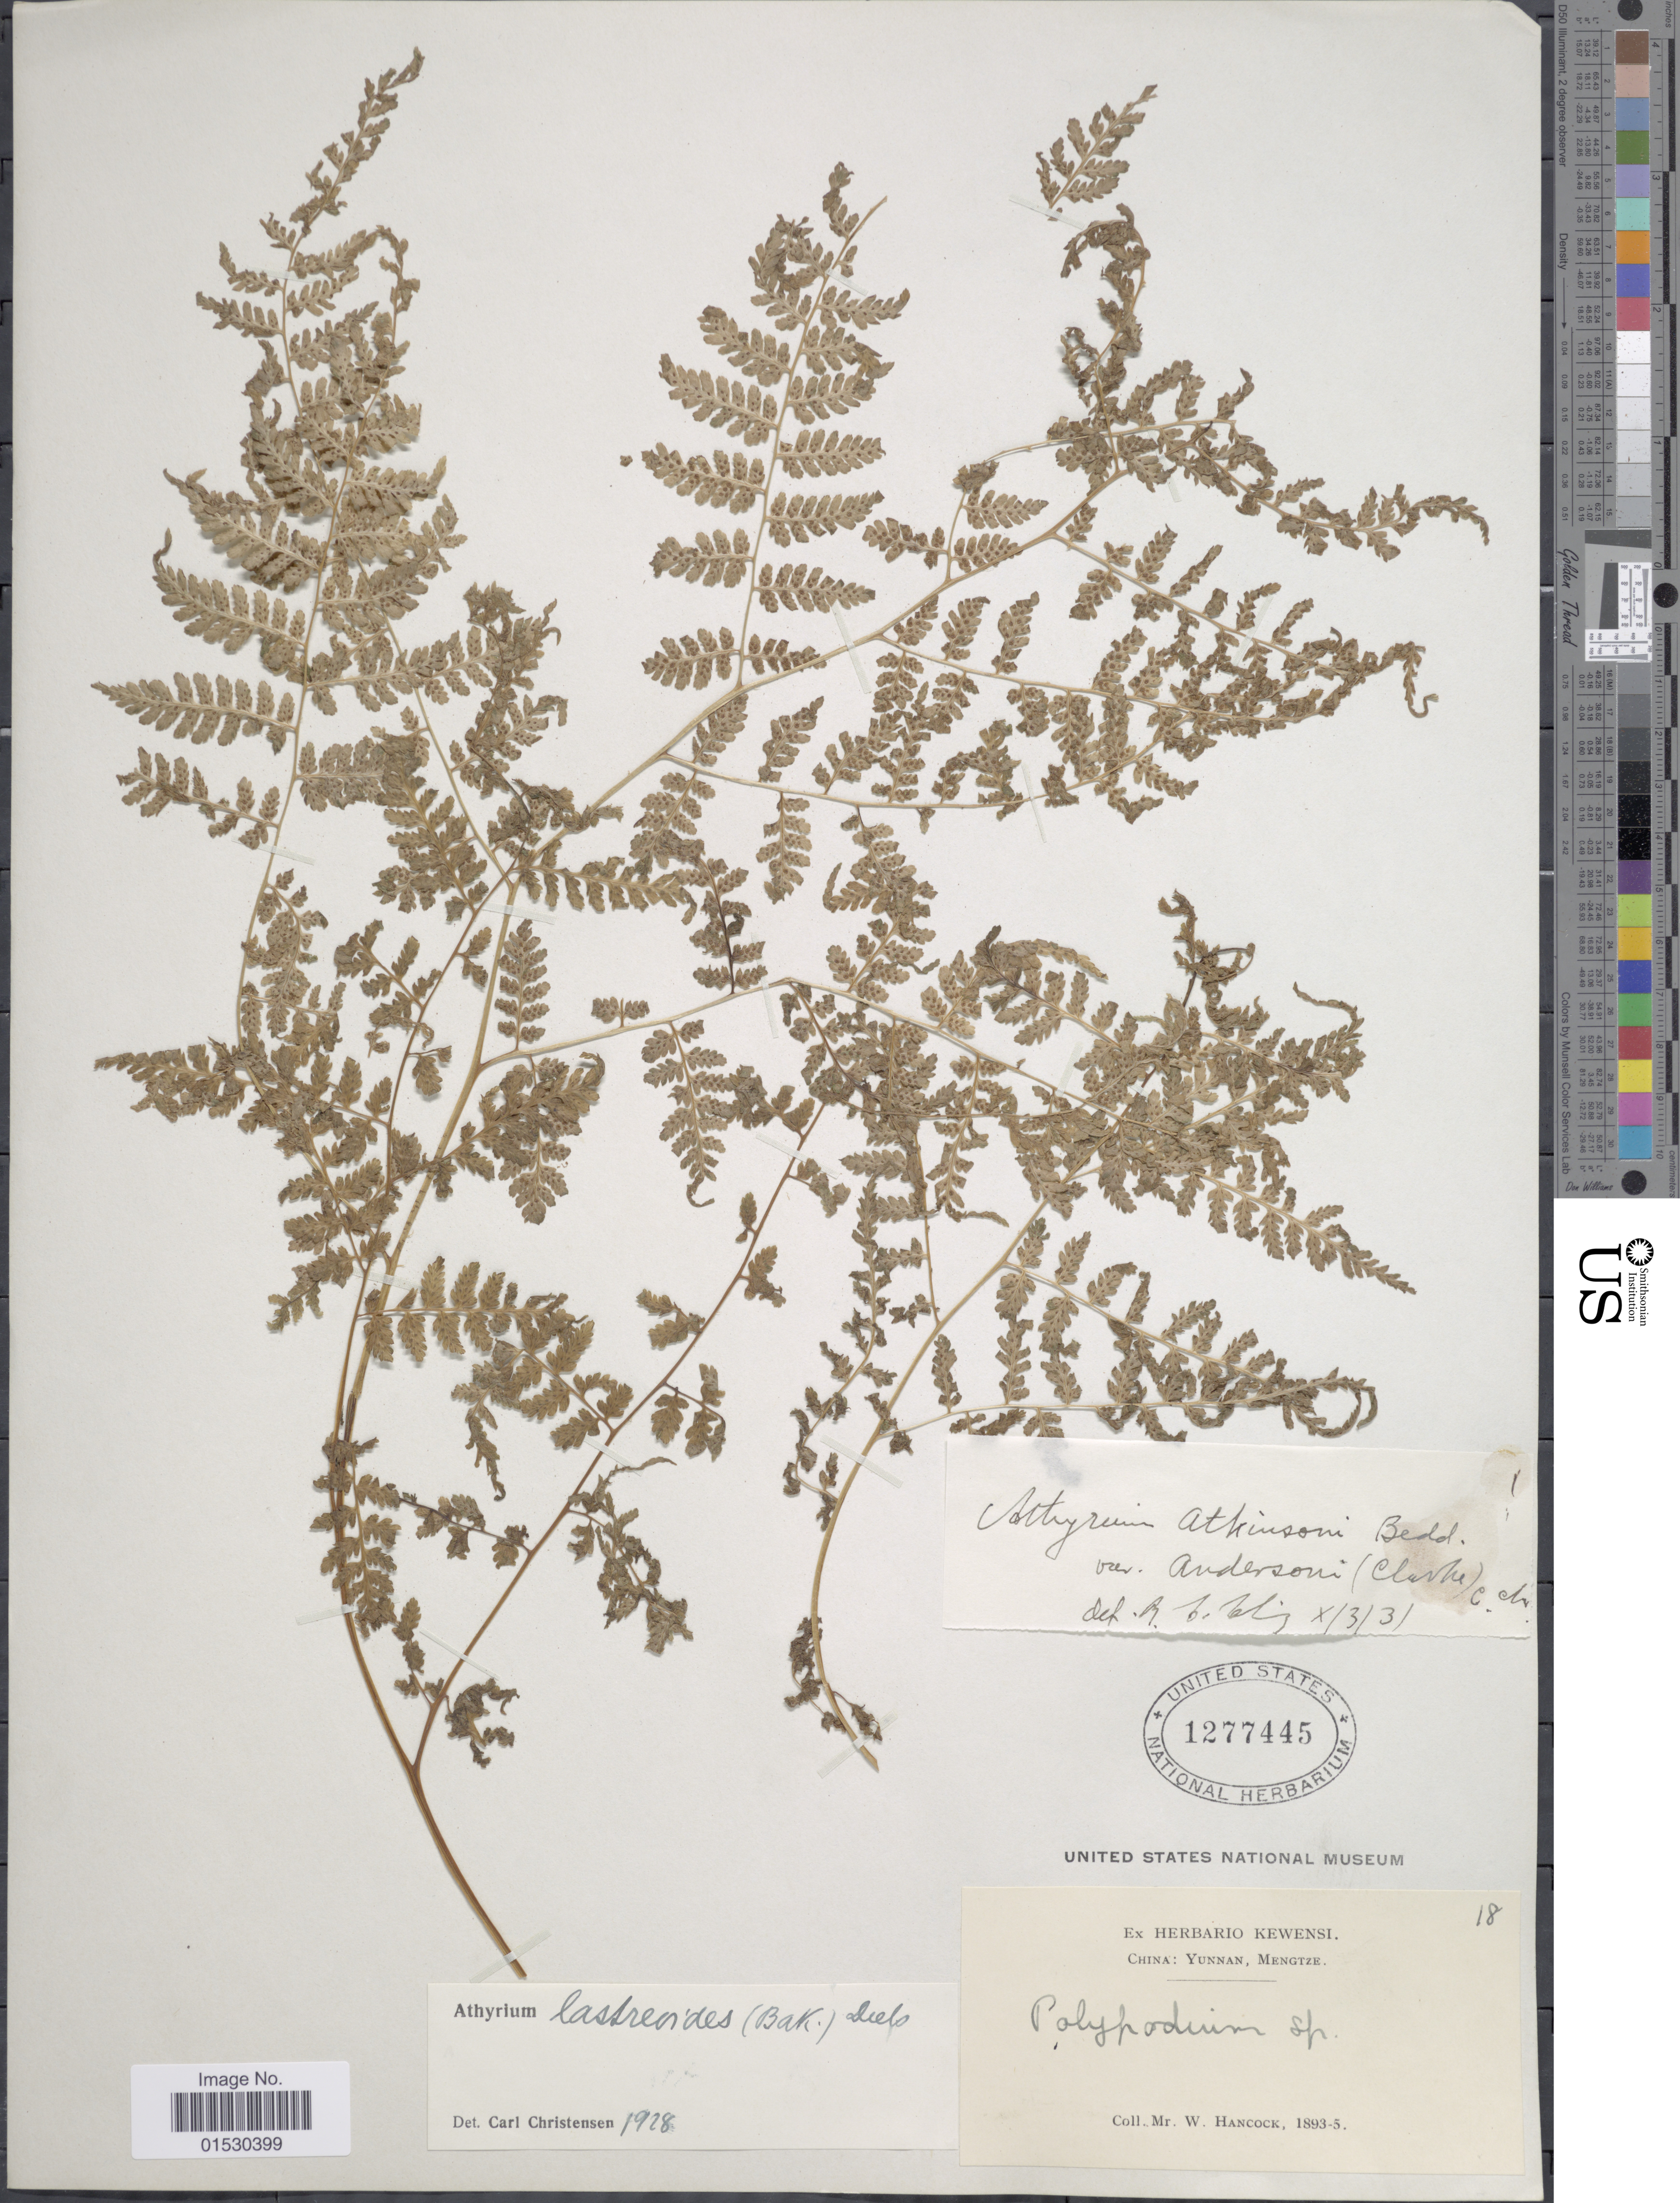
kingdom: Plantae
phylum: Tracheophyta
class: Polypodiopsida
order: Polypodiales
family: Athyriaceae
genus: Athyrium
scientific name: Athyrium atkinsonii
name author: Bedd.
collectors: W. Hancock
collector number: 18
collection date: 1893/1895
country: China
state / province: Yunnan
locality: Mengtze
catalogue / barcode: US 1277445